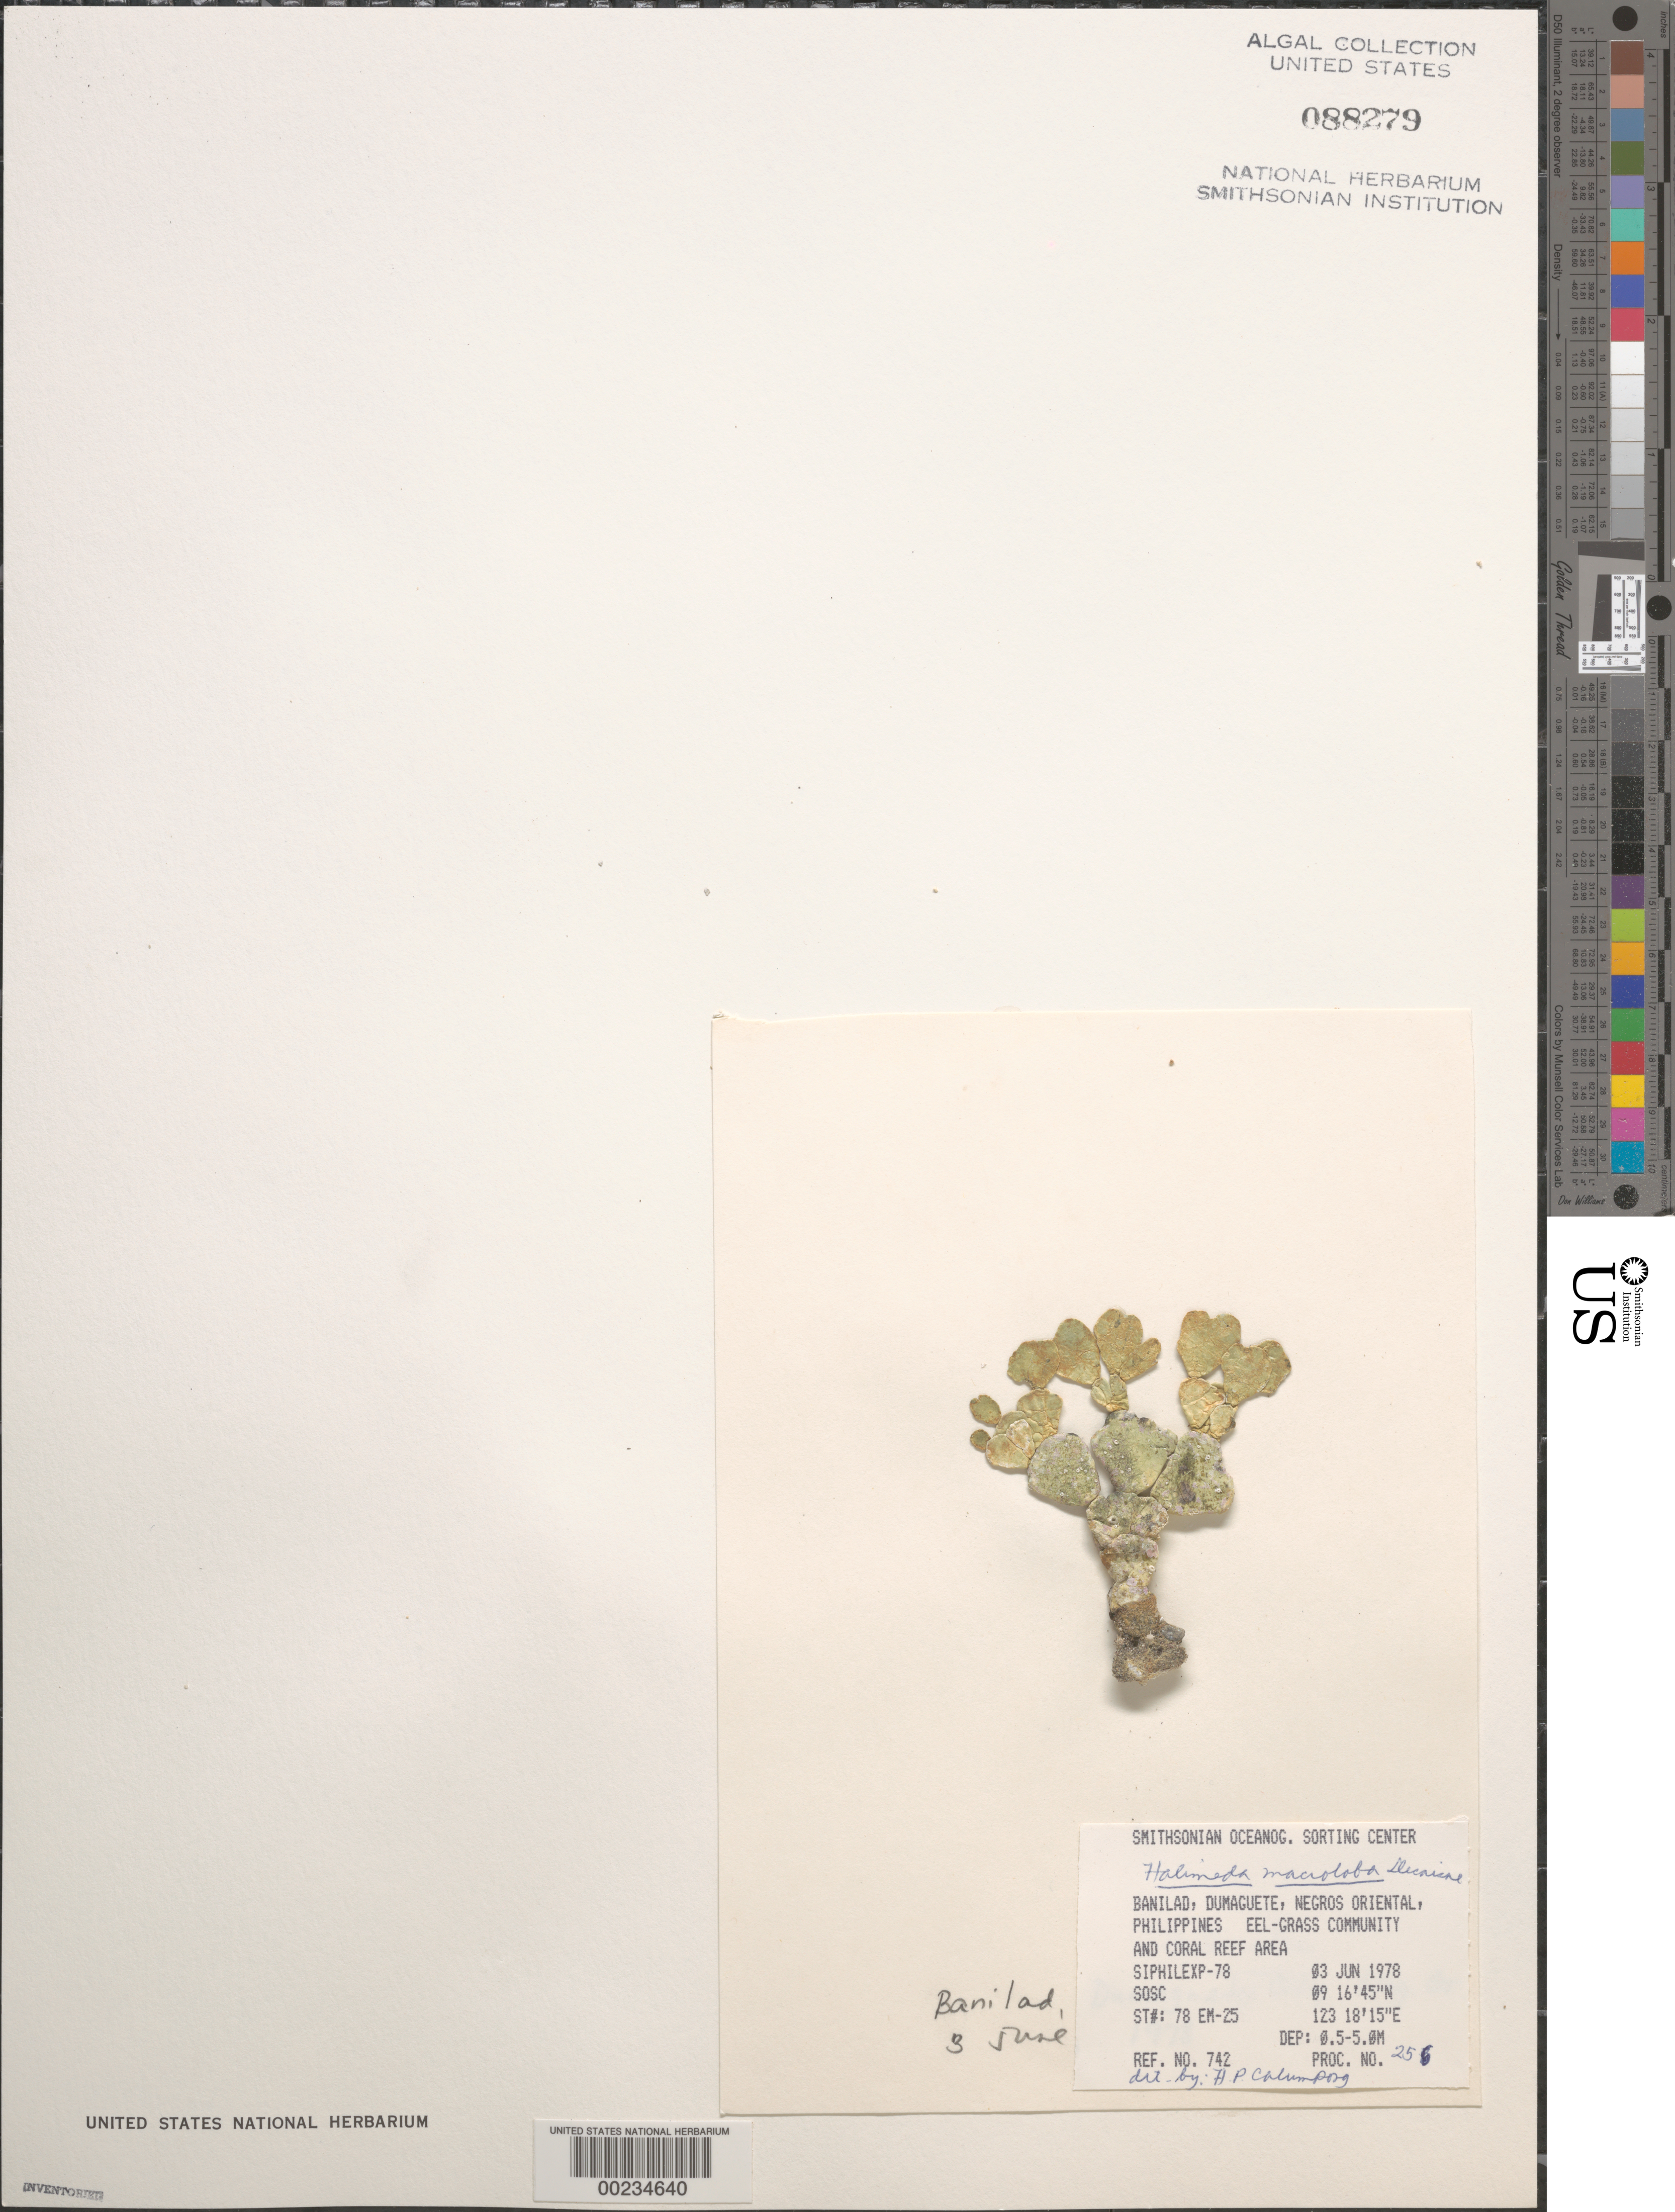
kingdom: Plantae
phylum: Chlorophyta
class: Ulvophyceae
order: Bryopsidales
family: Halimedaceae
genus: Halimeda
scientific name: Halimeda macroloba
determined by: Calumpong, H. P.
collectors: SOSC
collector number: Station 78 Em-25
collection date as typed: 03 Jun 1978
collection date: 1978-06-03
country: Philippines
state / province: Central Visayas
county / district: Negros Oriental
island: Negros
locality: Banilad, Dumaguete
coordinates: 09 16'45"N, 123 18'15"E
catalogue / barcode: US 88279